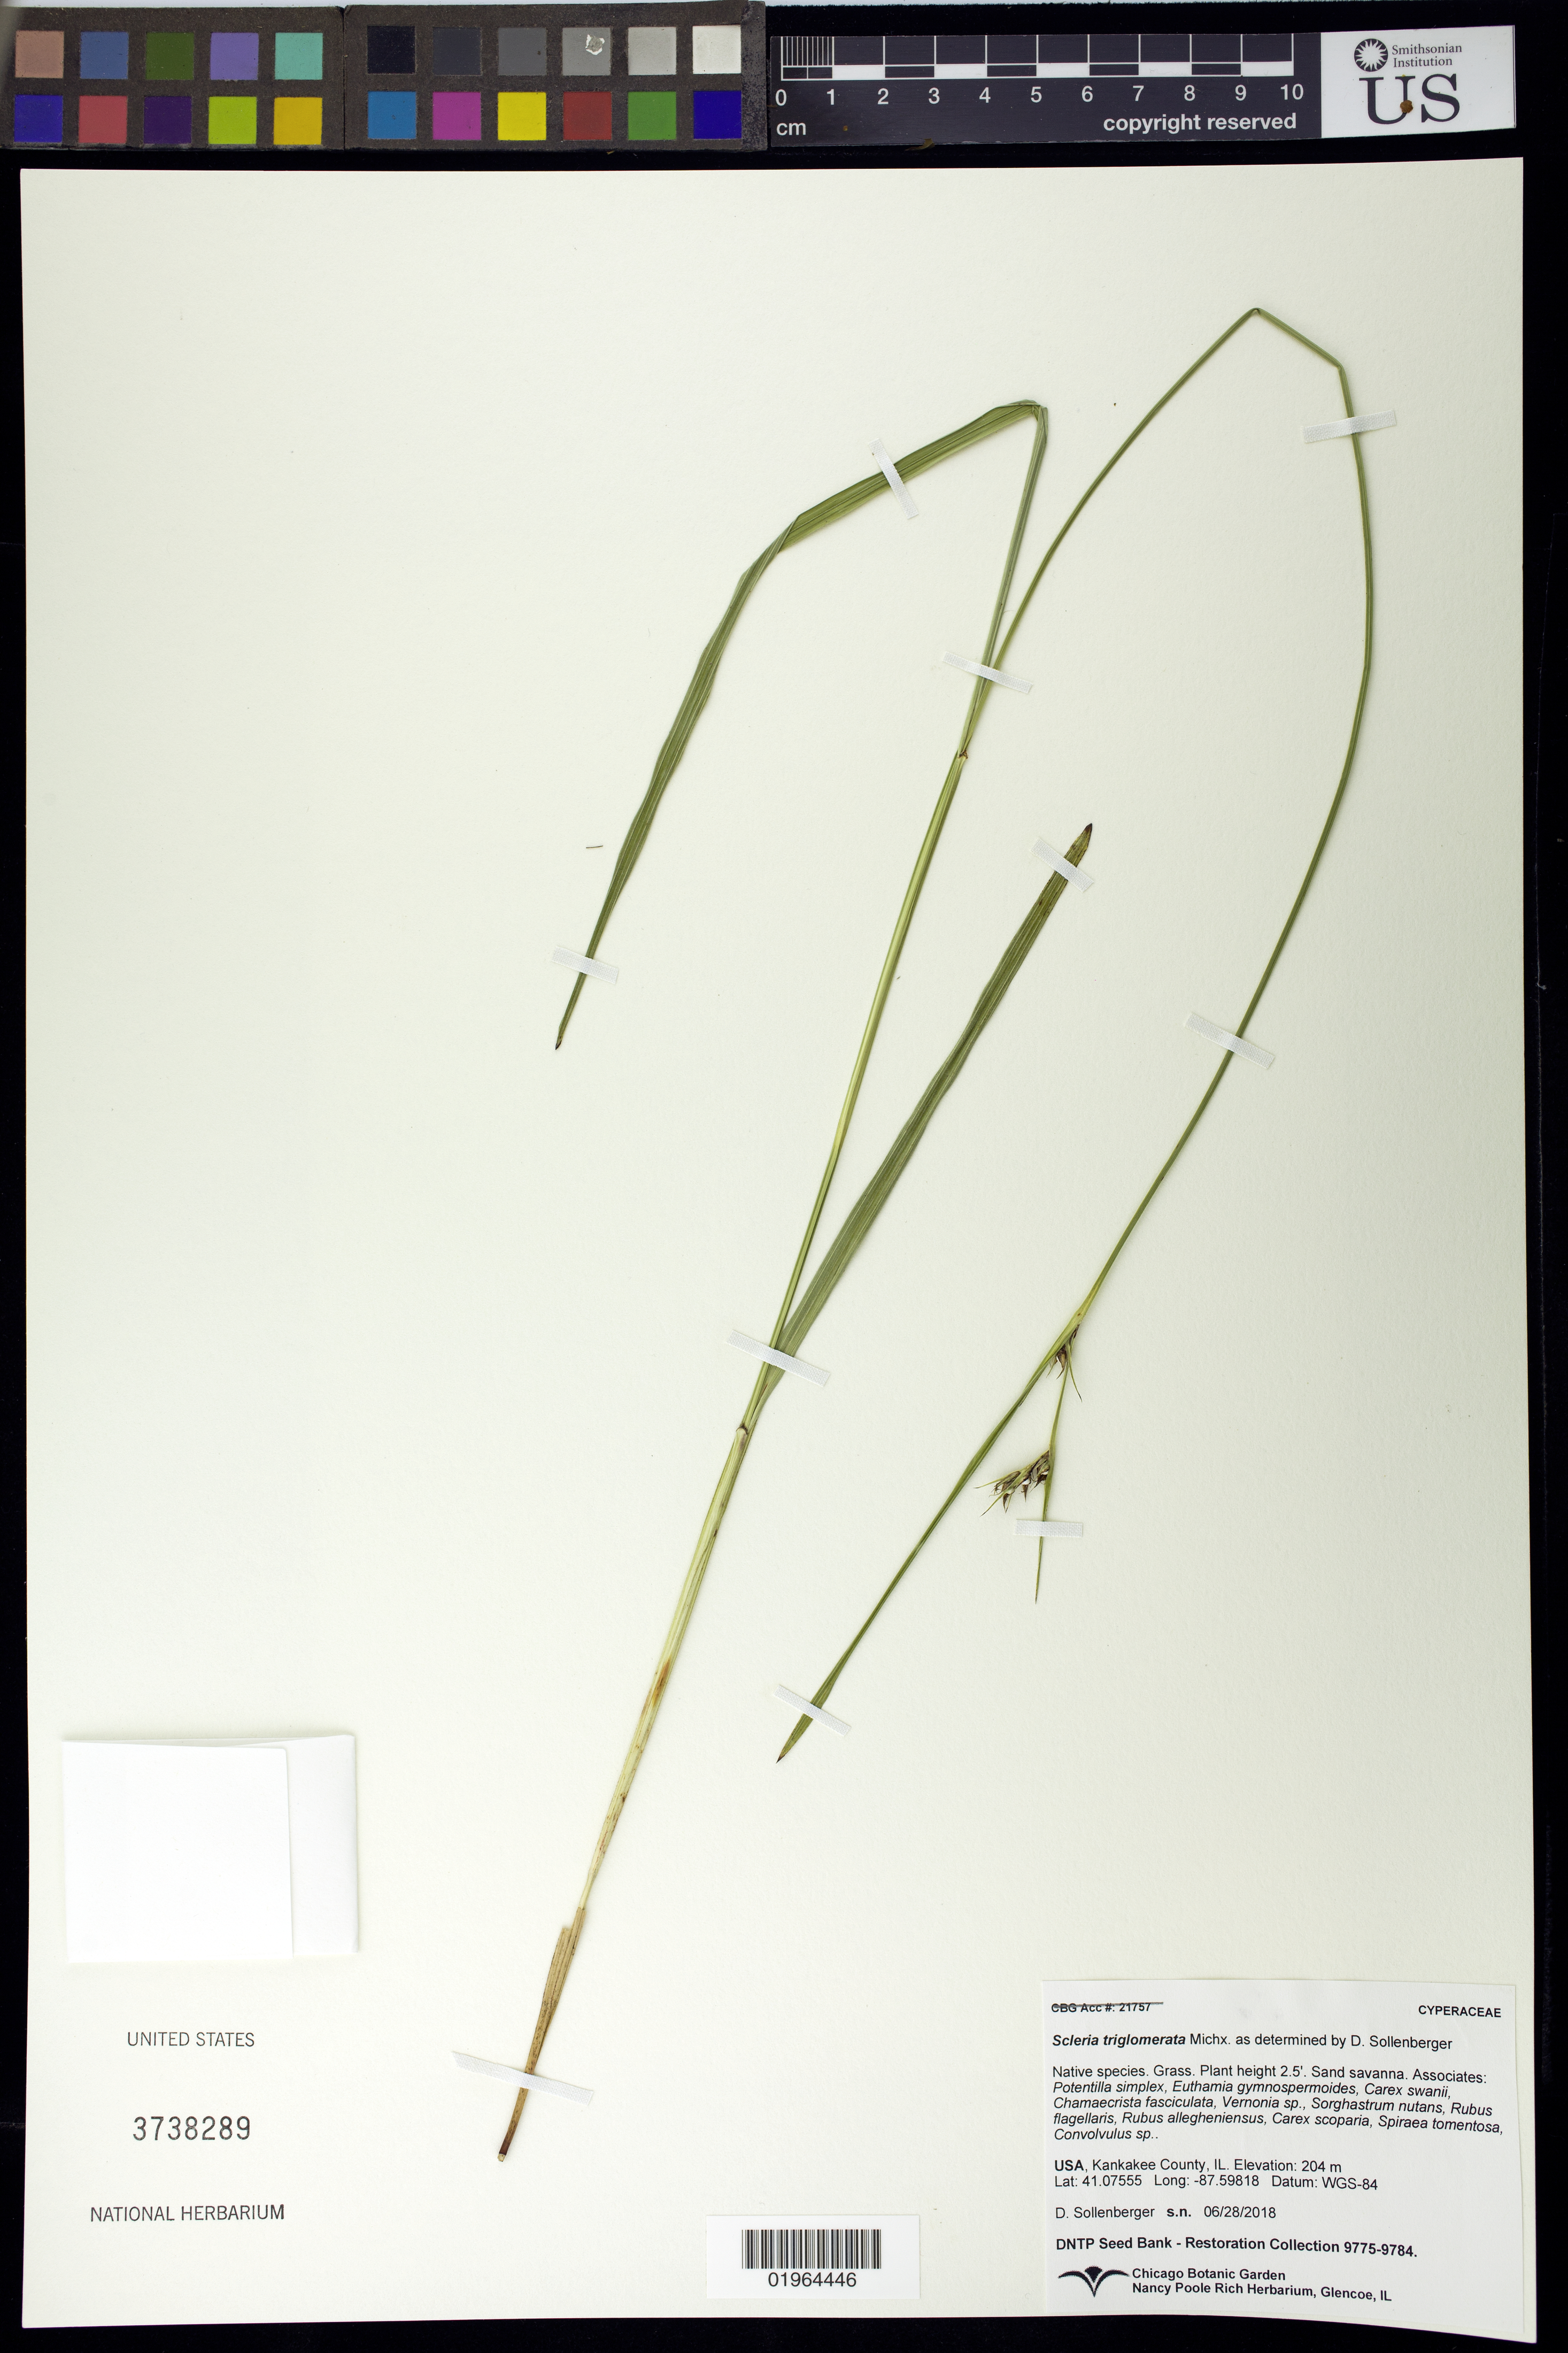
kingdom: Plantae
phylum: Tracheophyta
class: Liliopsida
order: Poales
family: Cyperaceae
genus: Scleria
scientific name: Scleria triglomerata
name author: Michx.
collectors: D. Sollenberger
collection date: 2018-06-28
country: United States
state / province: Illinois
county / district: Kankakee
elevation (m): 204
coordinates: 41.07555, -87.59818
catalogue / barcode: US 3738289